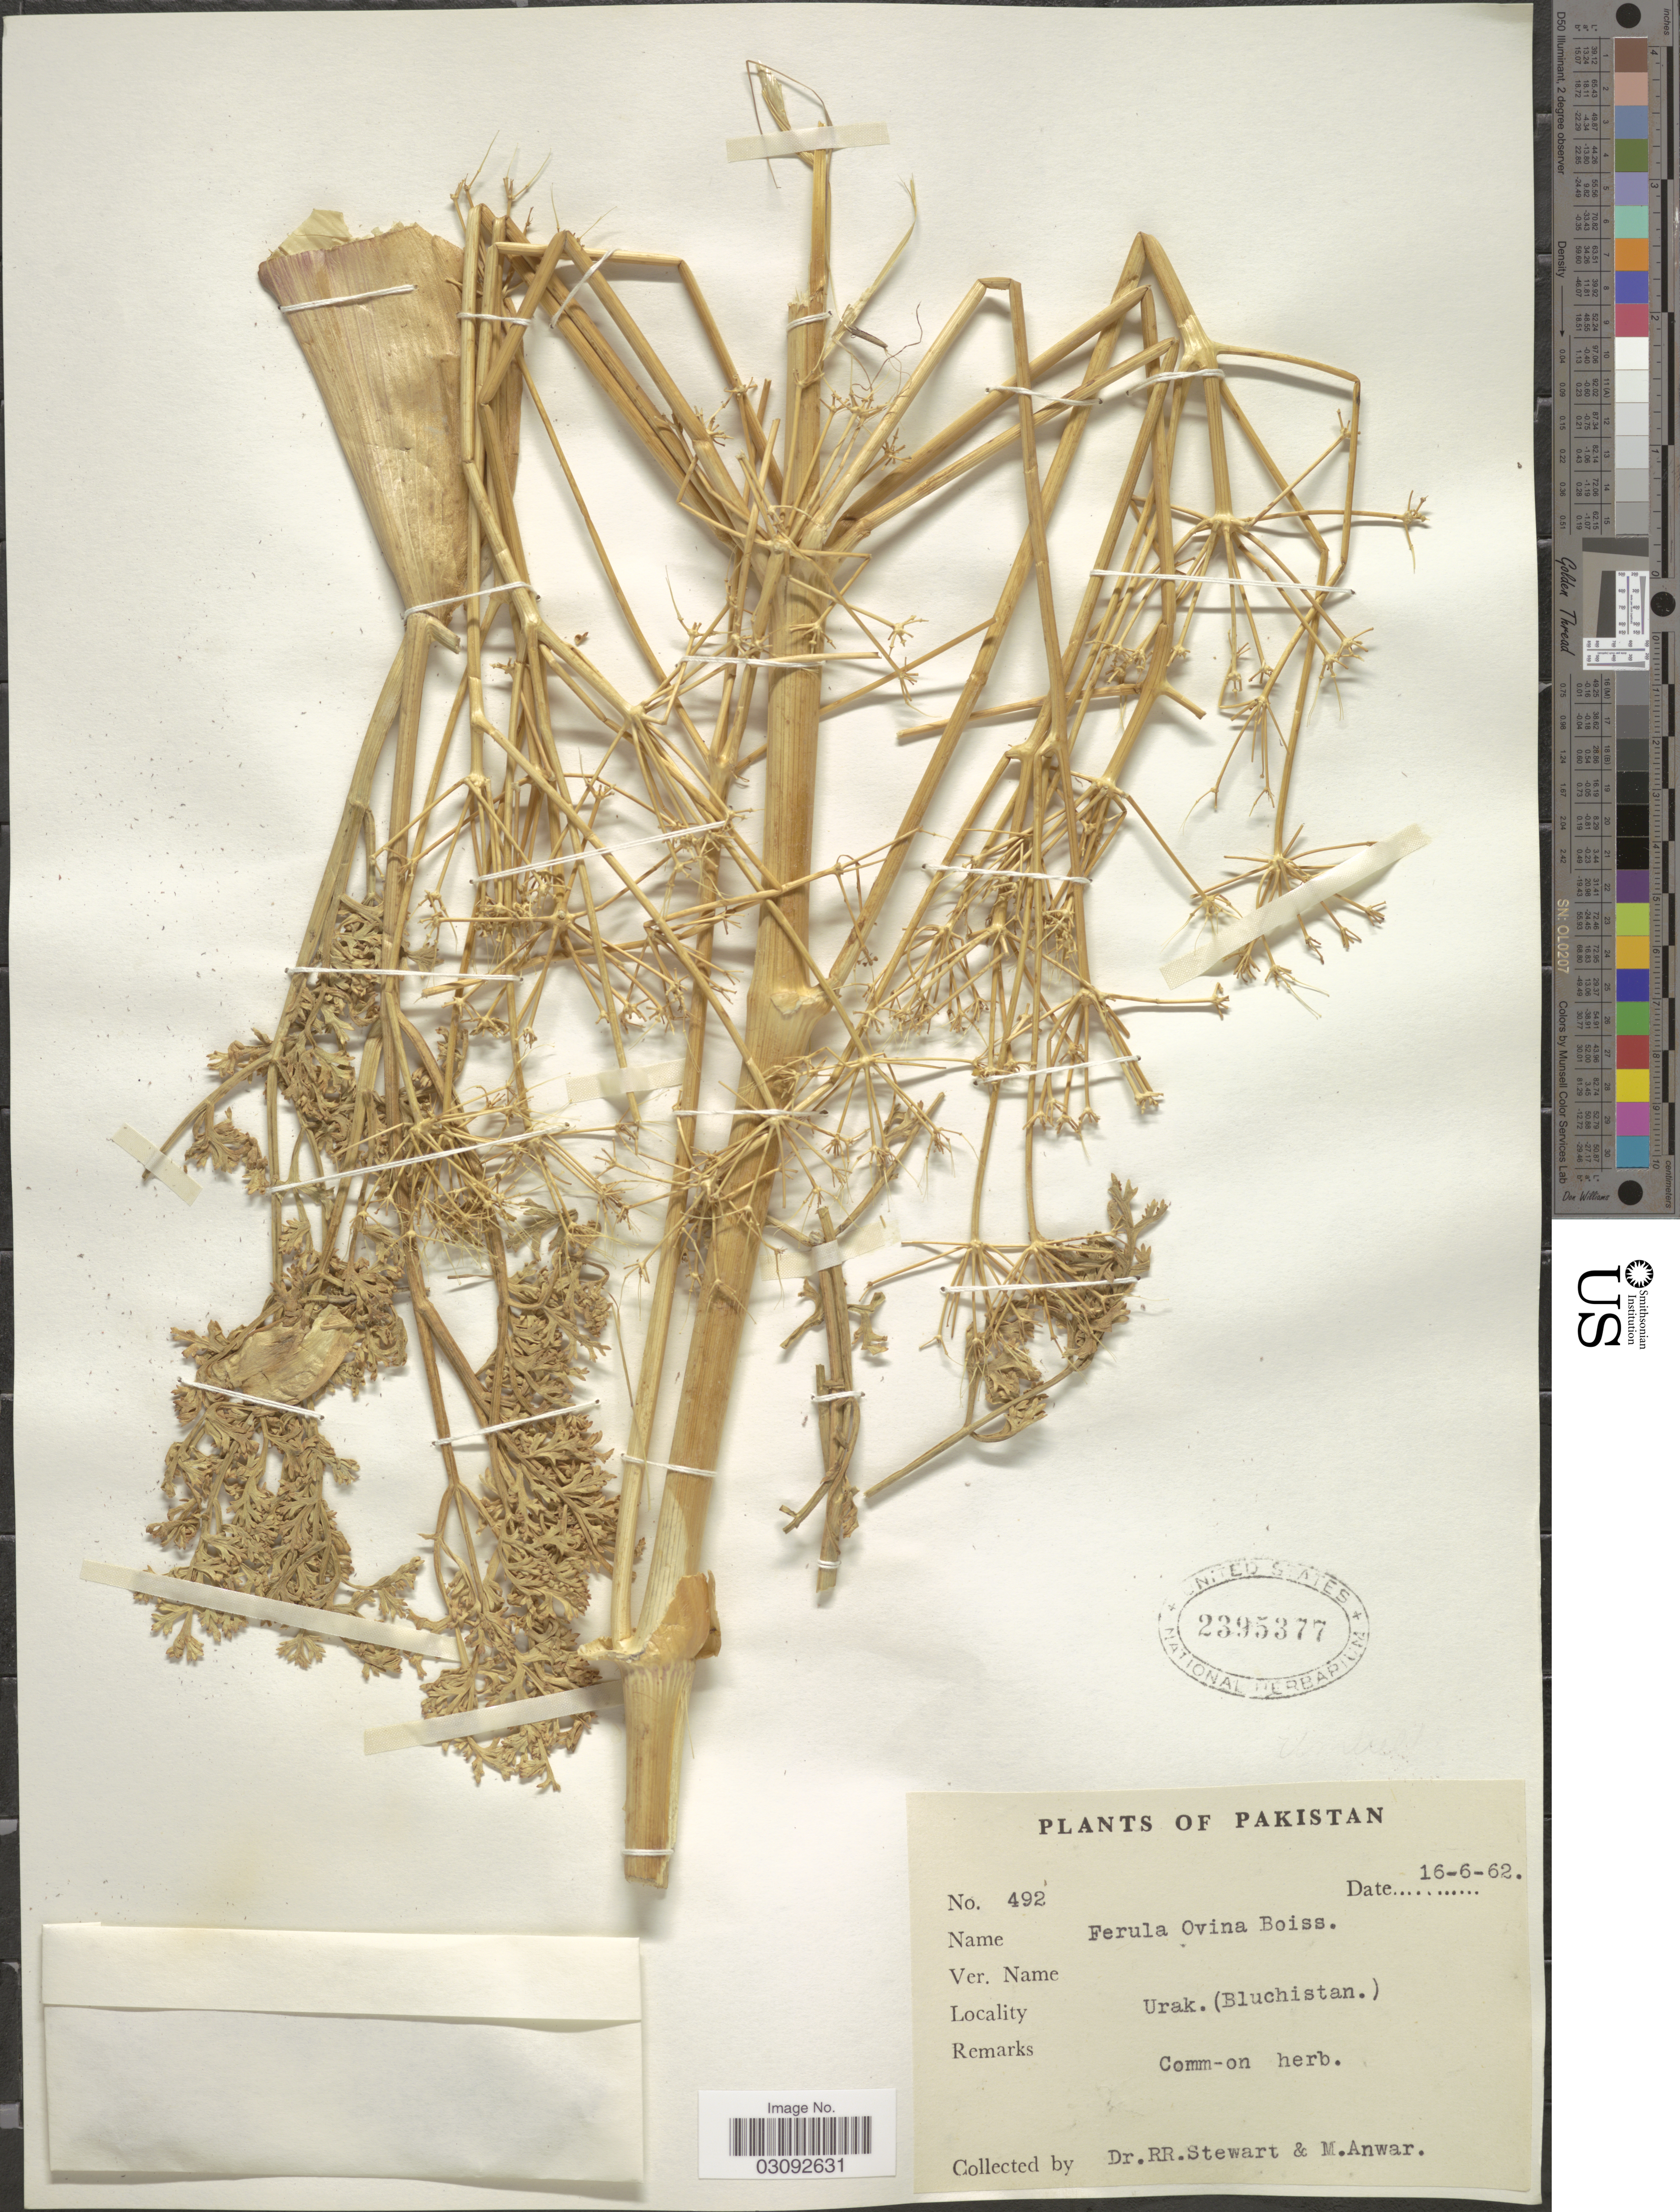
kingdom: Plantae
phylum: Tracheophyta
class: Magnoliopsida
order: Apiales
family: Apiaceae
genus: Ferula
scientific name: Ferula ovina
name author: (Boiss.) Boiss.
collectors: R. Stewart & M. Anwar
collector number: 492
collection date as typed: Transcribed d/m/y: 16/6/62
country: Pakistan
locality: Urak. (Bluchistan).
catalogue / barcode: US 2395377